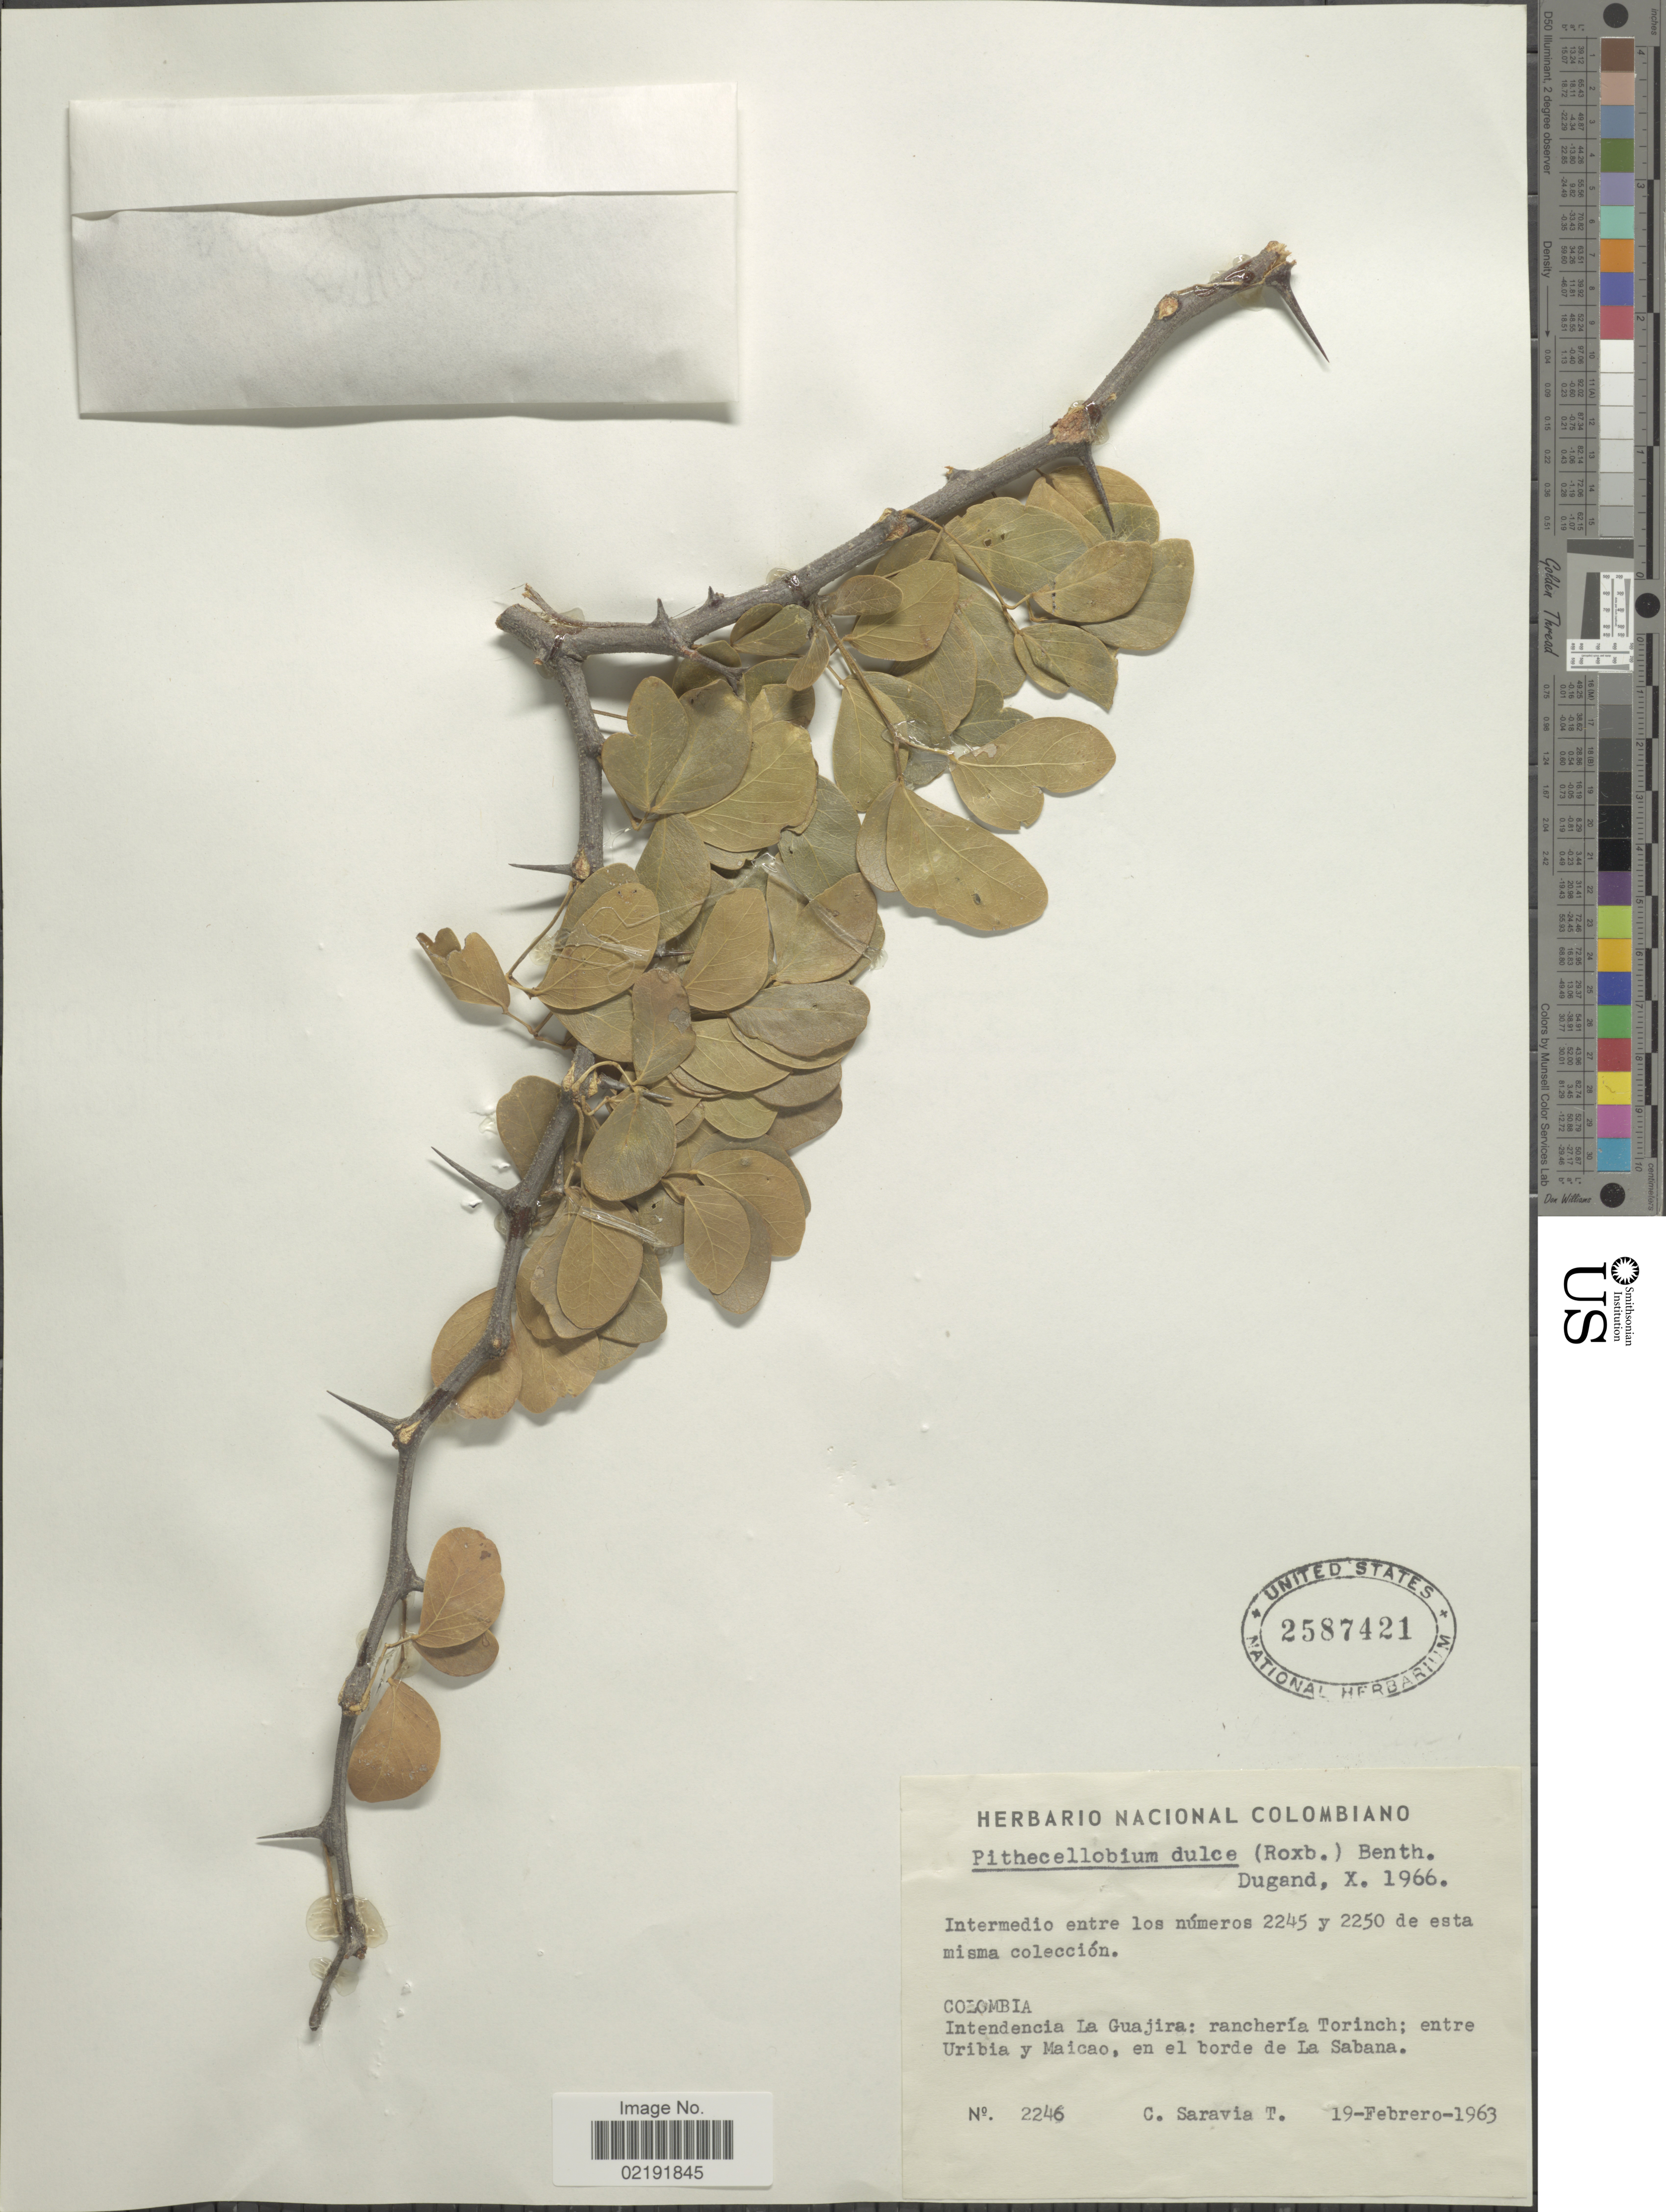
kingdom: Plantae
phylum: Tracheophyta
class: Magnoliopsida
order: Fabales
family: Fabaceae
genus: Pithecellobium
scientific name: Pithecellobium dulce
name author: (Roxb.) Benth.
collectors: C. Saravia T.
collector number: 2246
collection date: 1963-02-19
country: Colombia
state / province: La Guajira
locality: Colombia. Intendencia La Guajira: ranchería Torinch; entre Uribia y Maicao, en el borde de La Sabana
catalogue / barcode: US 2587421